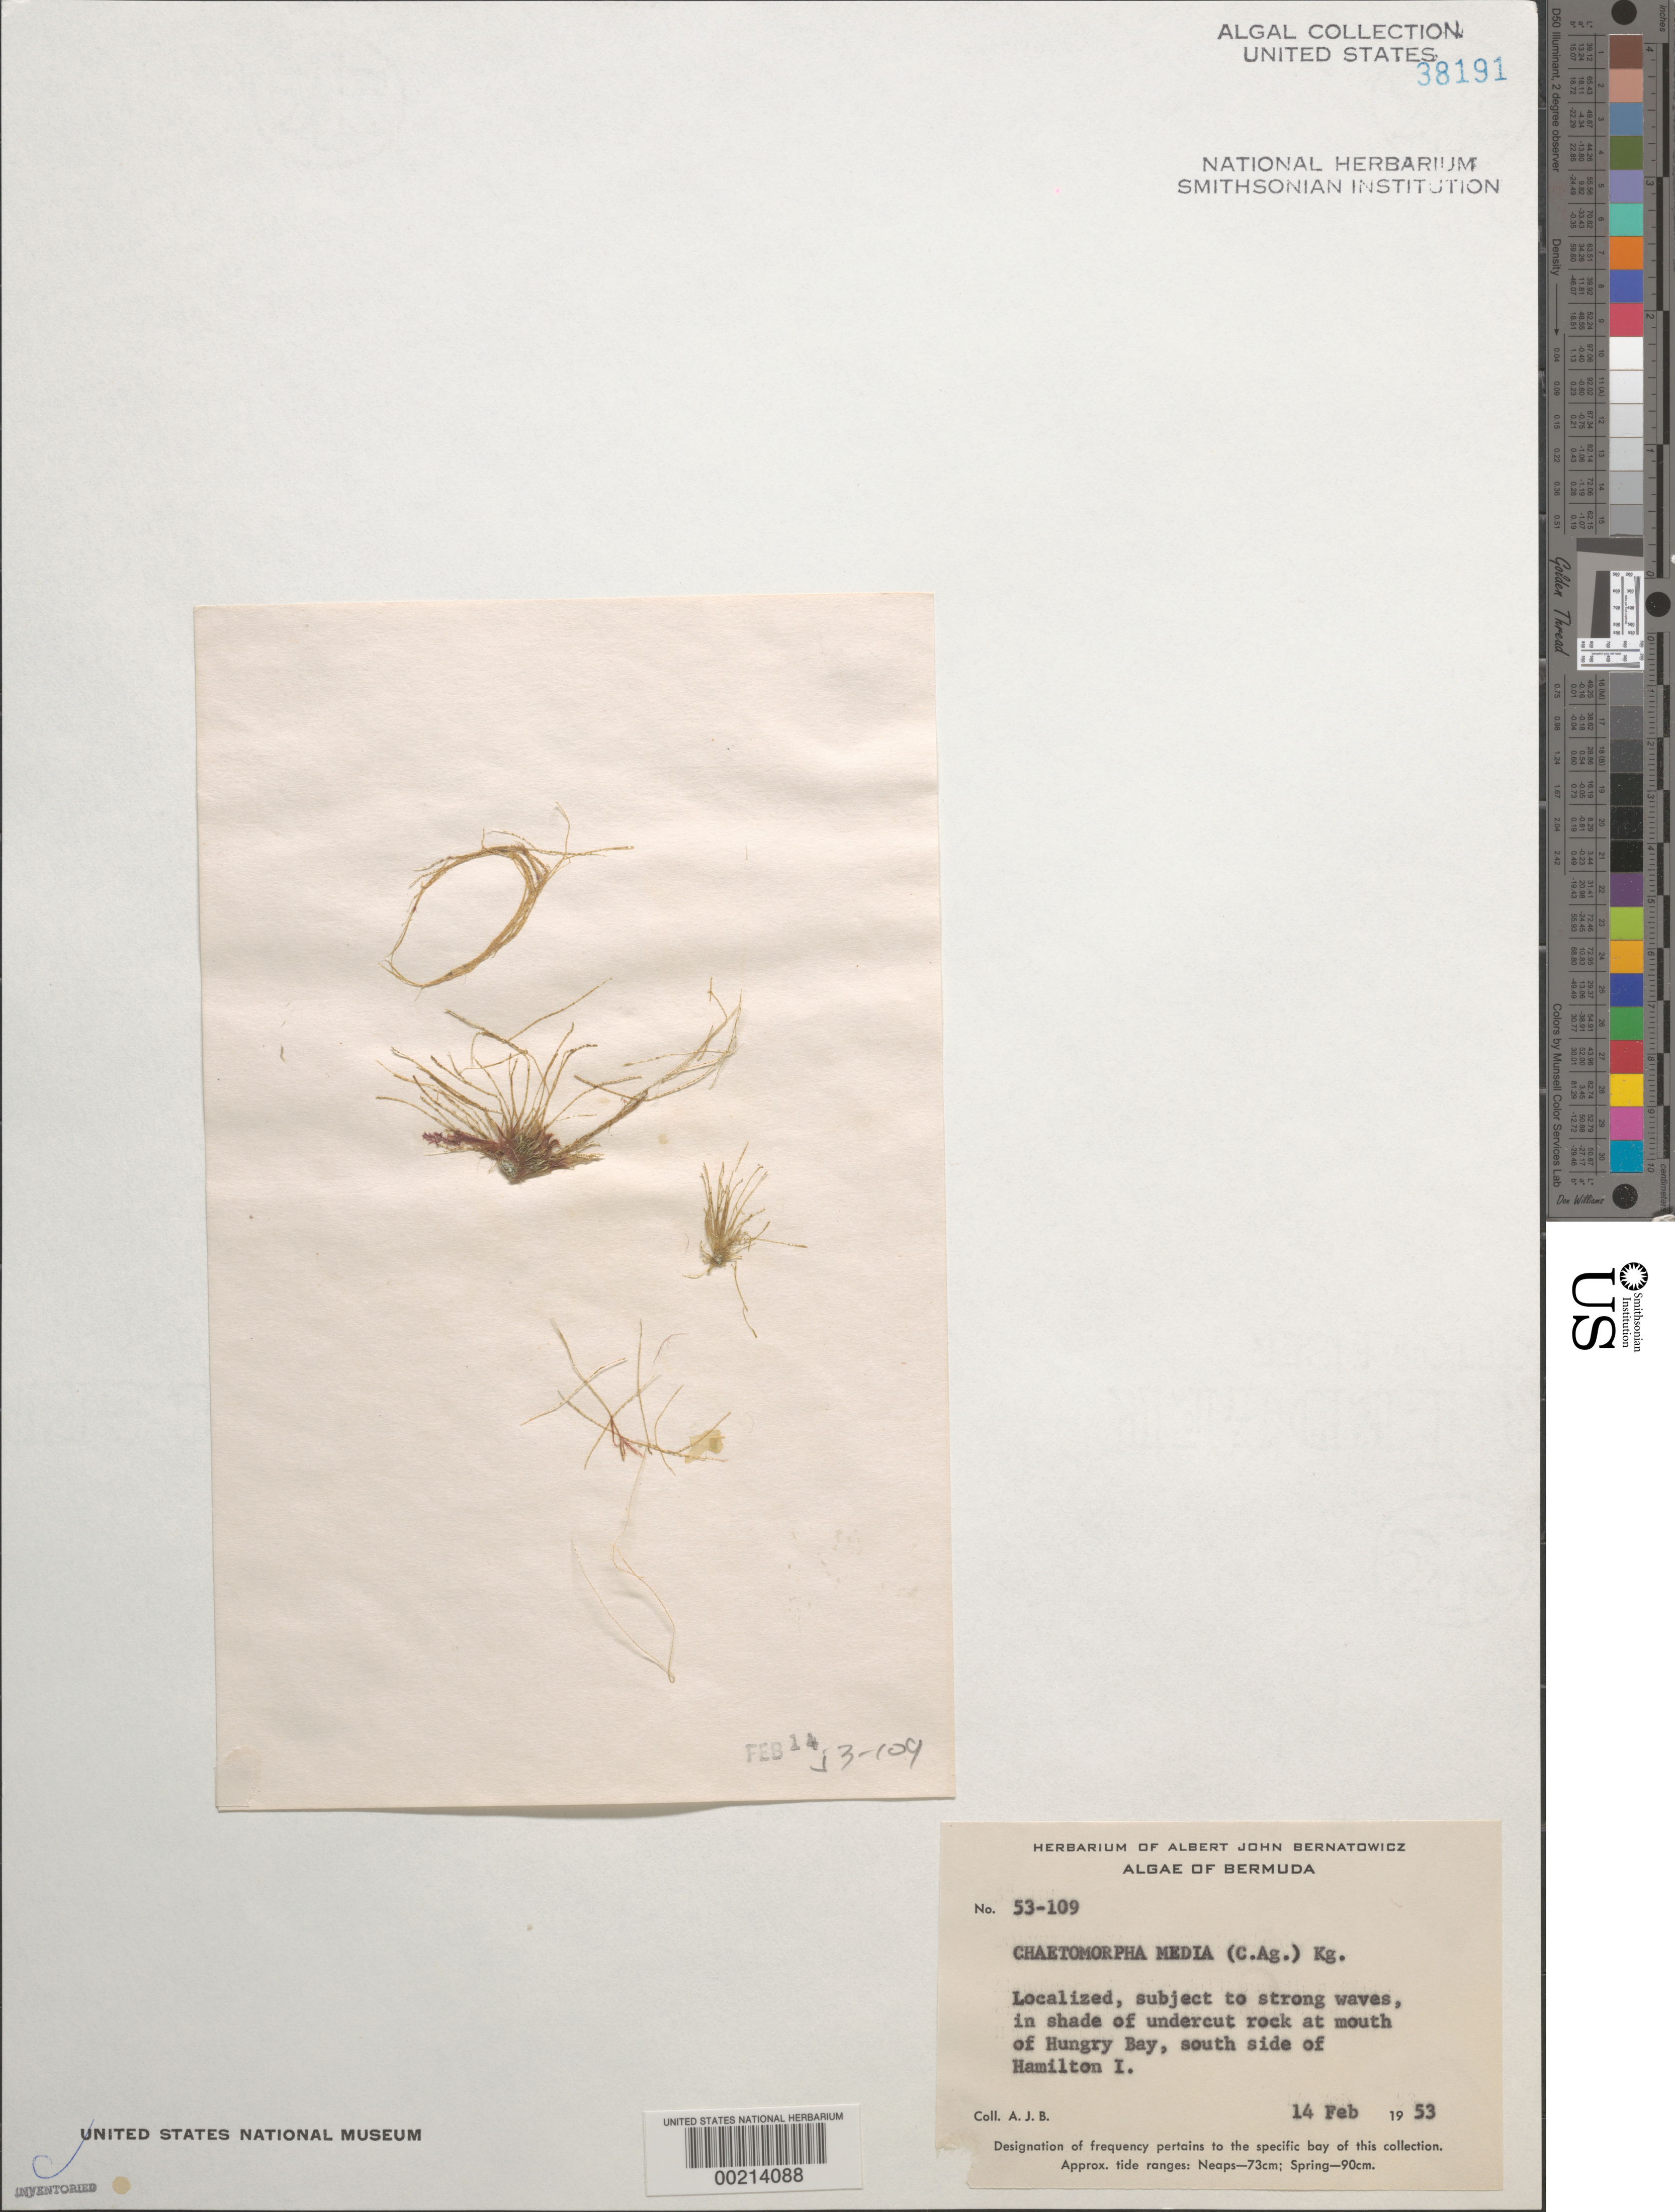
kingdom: Plantae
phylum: Chlorophyta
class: Ulvophyceae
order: Cladophorales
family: Cladophoraceae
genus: Chaetomorpha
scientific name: Chaetomorpha melagonium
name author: (F. Weber & D. Mohr) Kützing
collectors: A. Bernatowicz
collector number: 53-109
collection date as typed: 14 Feb 1953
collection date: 1953-02-14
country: Bermuda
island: Bermuda Island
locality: Hungry Bay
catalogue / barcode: US 38191